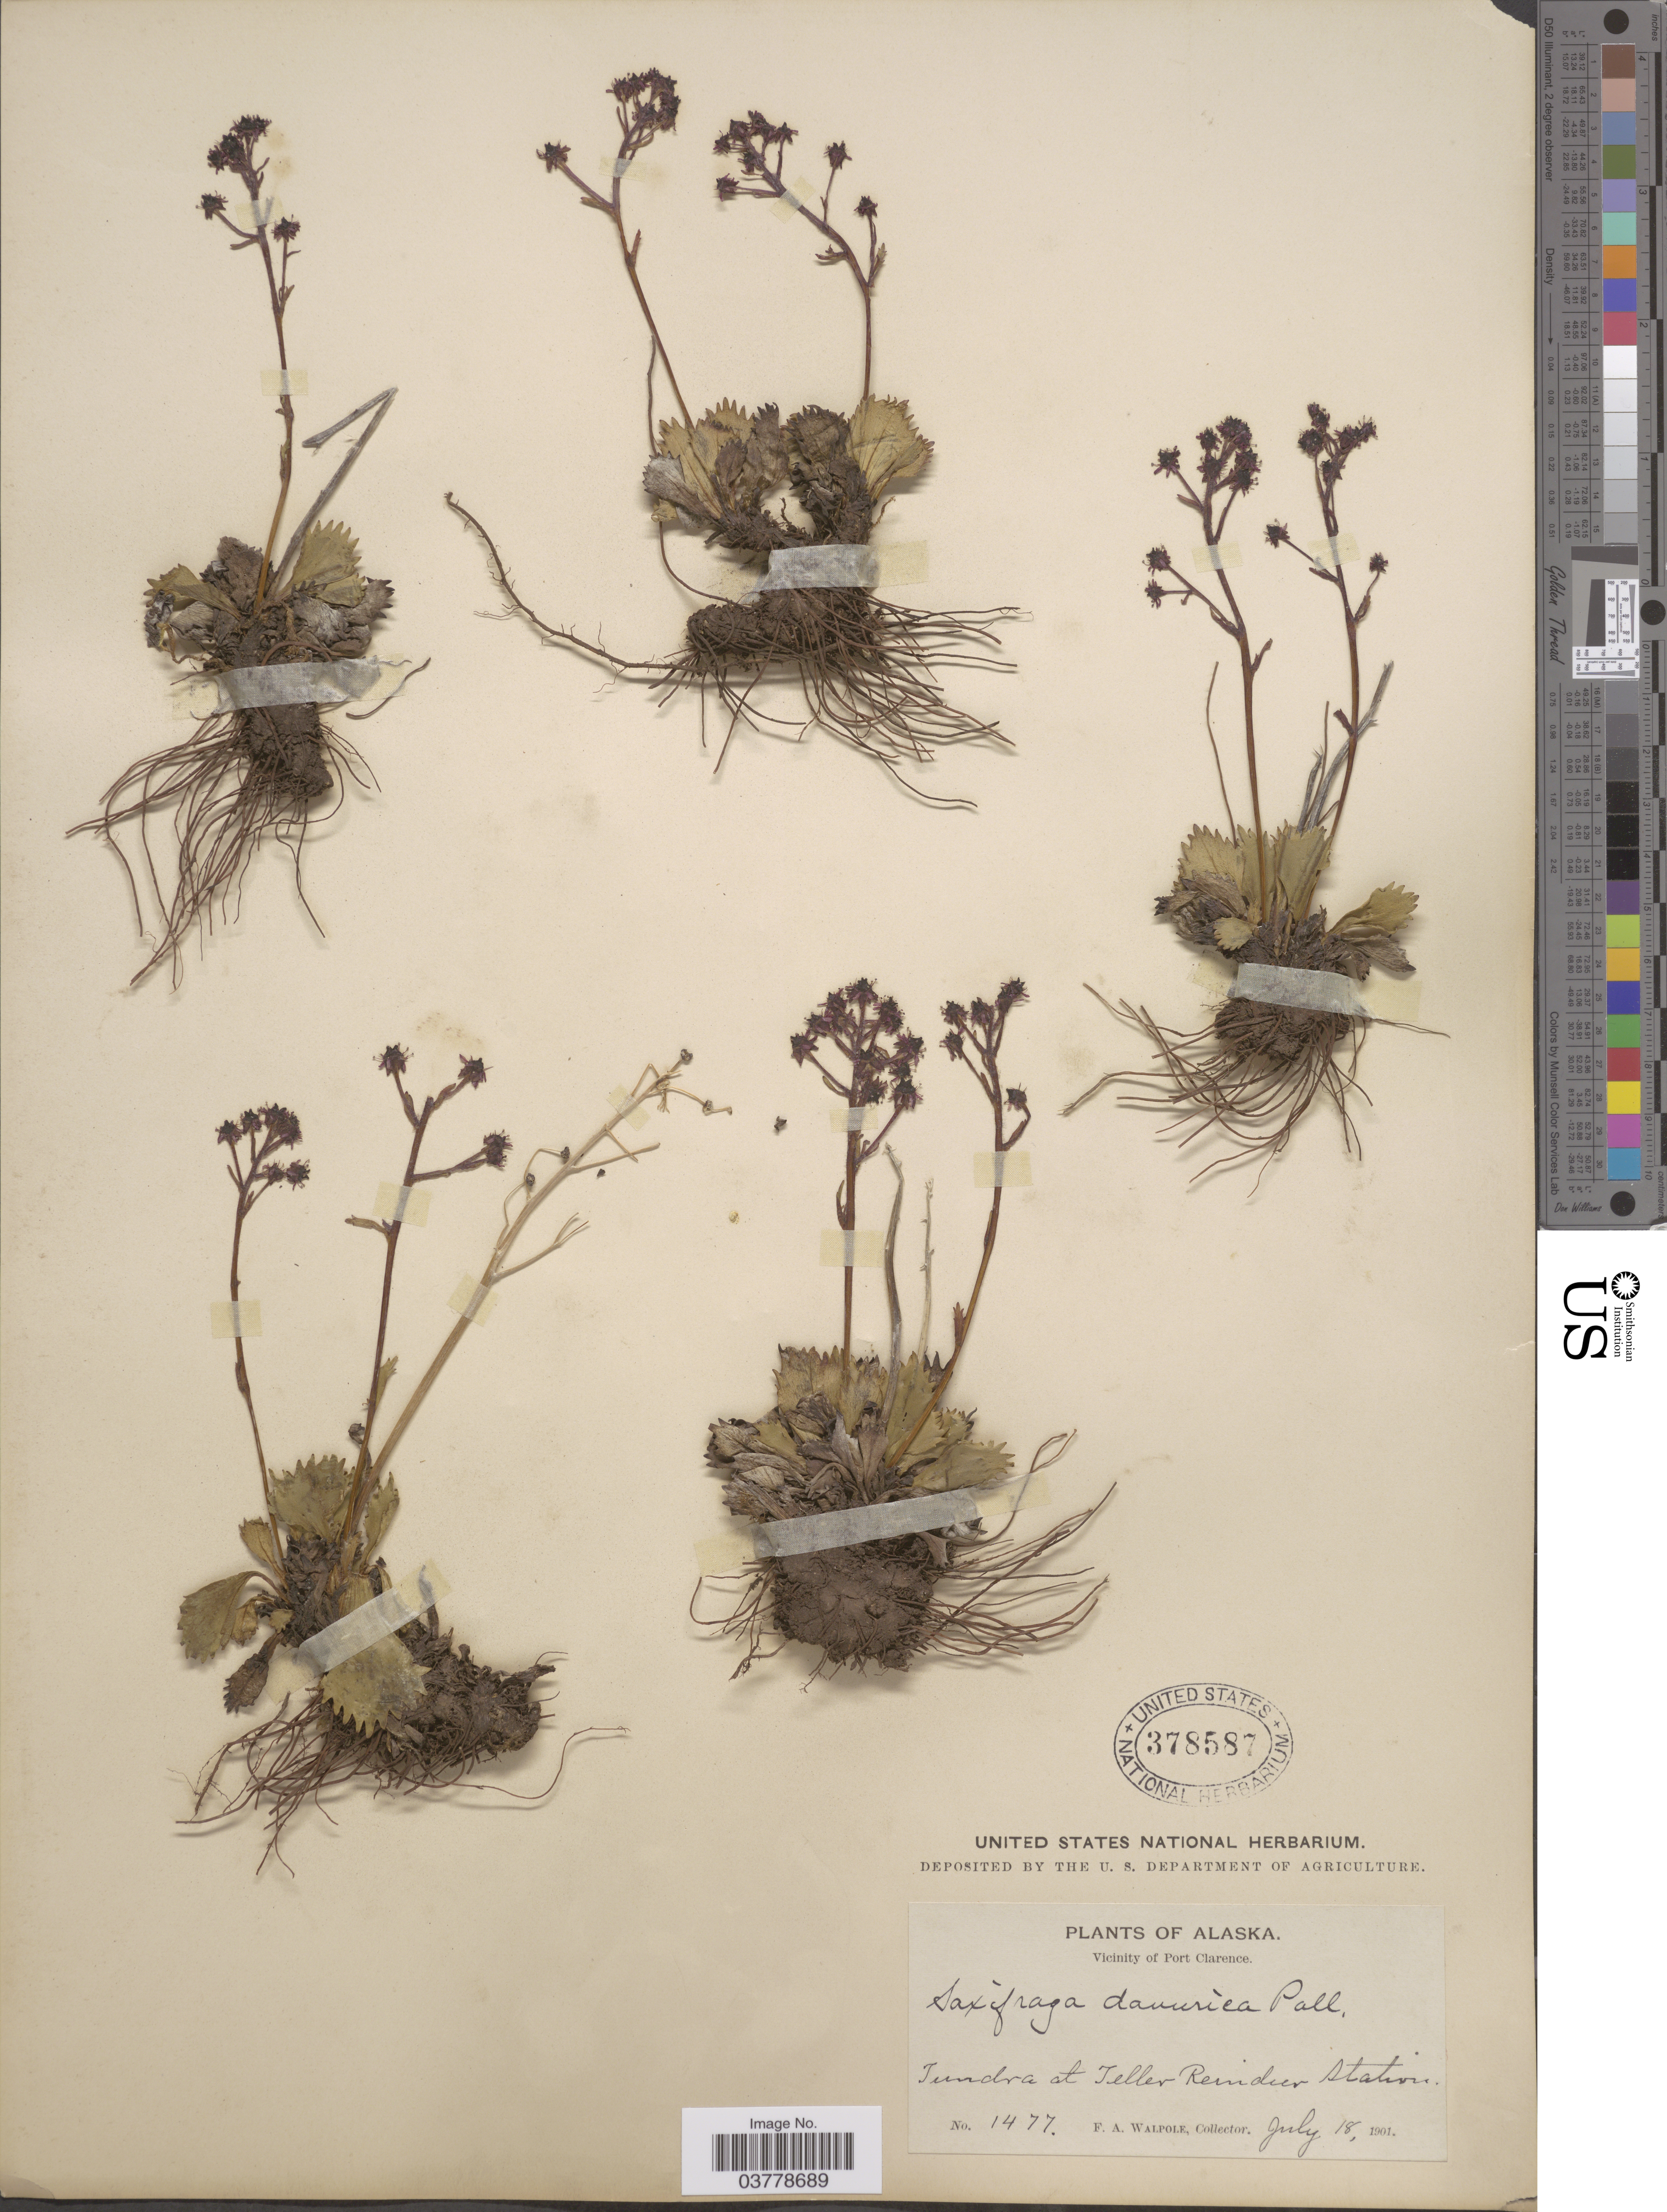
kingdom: Plantae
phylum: Tracheophyta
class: Magnoliopsida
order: Saxifragales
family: Saxifragaceae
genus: Micranthes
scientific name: Micranthes calycina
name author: (Sternb.) Gornall & H. Ohba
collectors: F. Walpole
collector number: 1477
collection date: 1901-07-18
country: United States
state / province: Alaska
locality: Vicinity of Port Clarence. Tundra at Teller Reindeer Station.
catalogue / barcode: US 378587